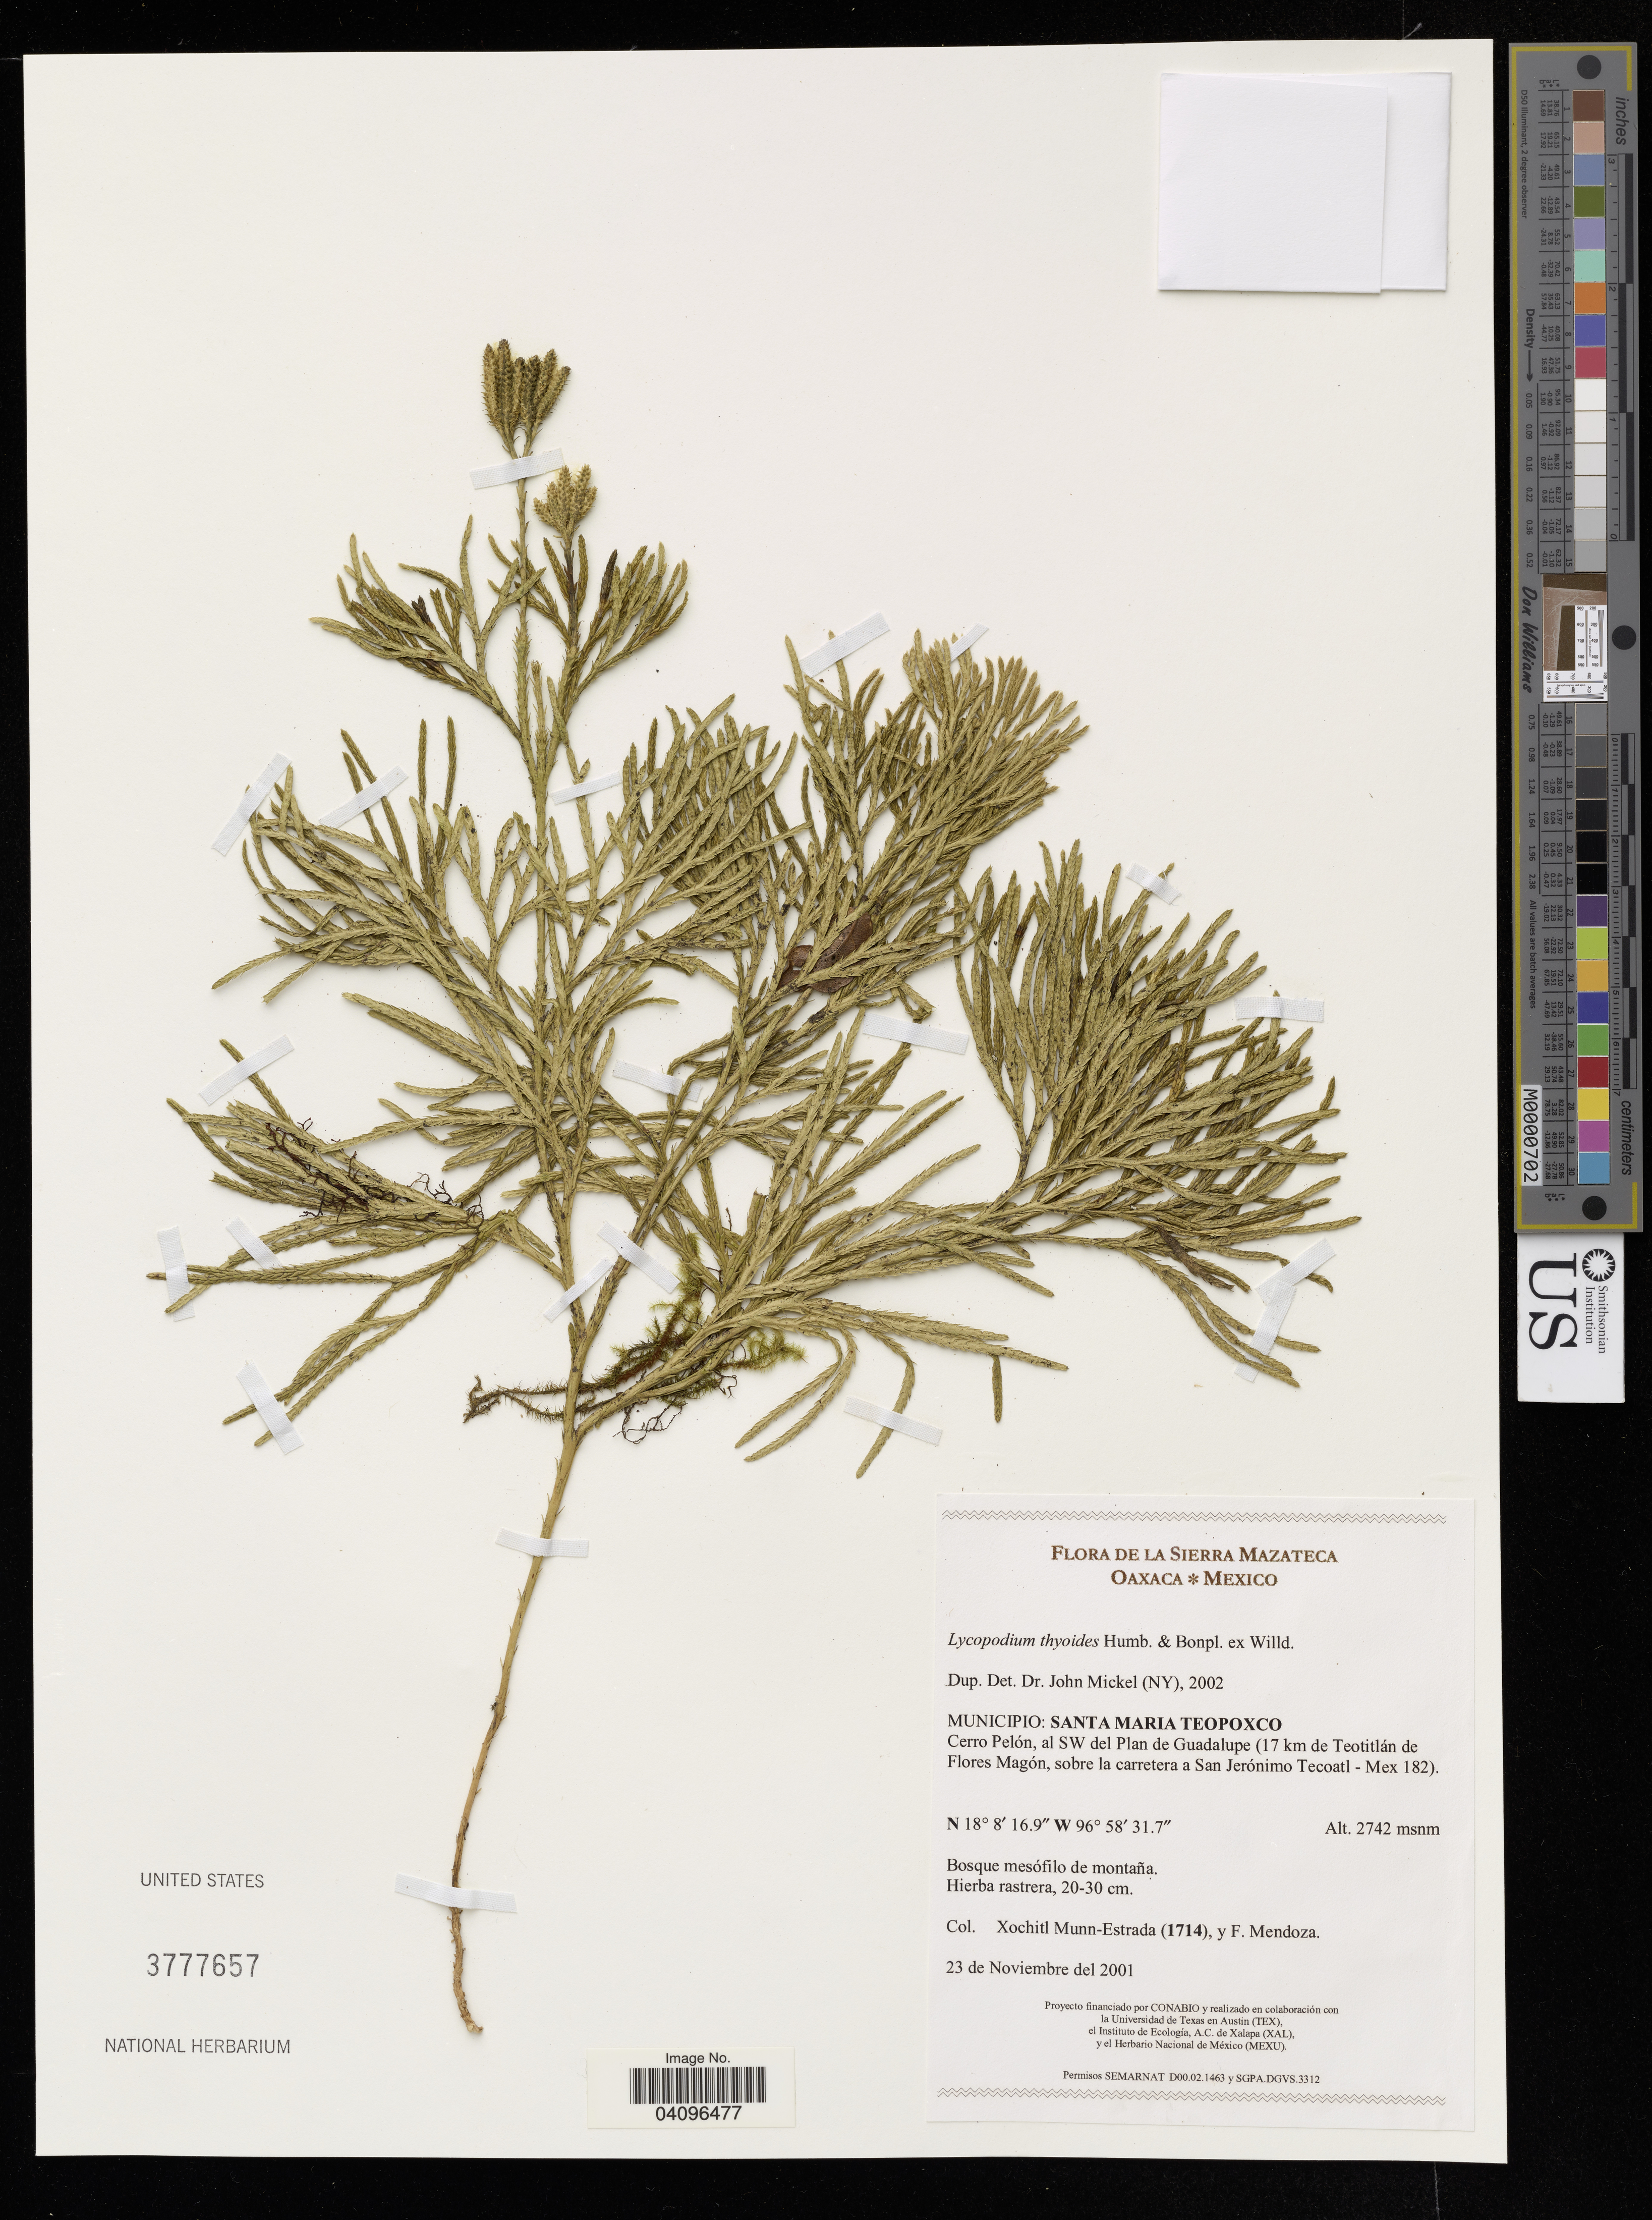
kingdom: Plantae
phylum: Tracheophyta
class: Lycopodiopsida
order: Lycopodiales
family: Lycopodiaceae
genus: Lycopodium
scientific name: Lycopodium thyoides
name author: Humb. & Bonpl. ex Willd.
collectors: X. Munn-Estrada & F. Mendoza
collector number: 1714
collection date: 2001-11-23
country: Mexico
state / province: Oaxaca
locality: Municipio: Santa Maria Teopoxco. Cerro Pelón, al SW del Plan de Guadalupe (17 km de Teotitlán de Flores Magón, sobre la carretera a San Jerónimo Tecoatl - Mex 182).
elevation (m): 2742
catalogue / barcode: US 3777657